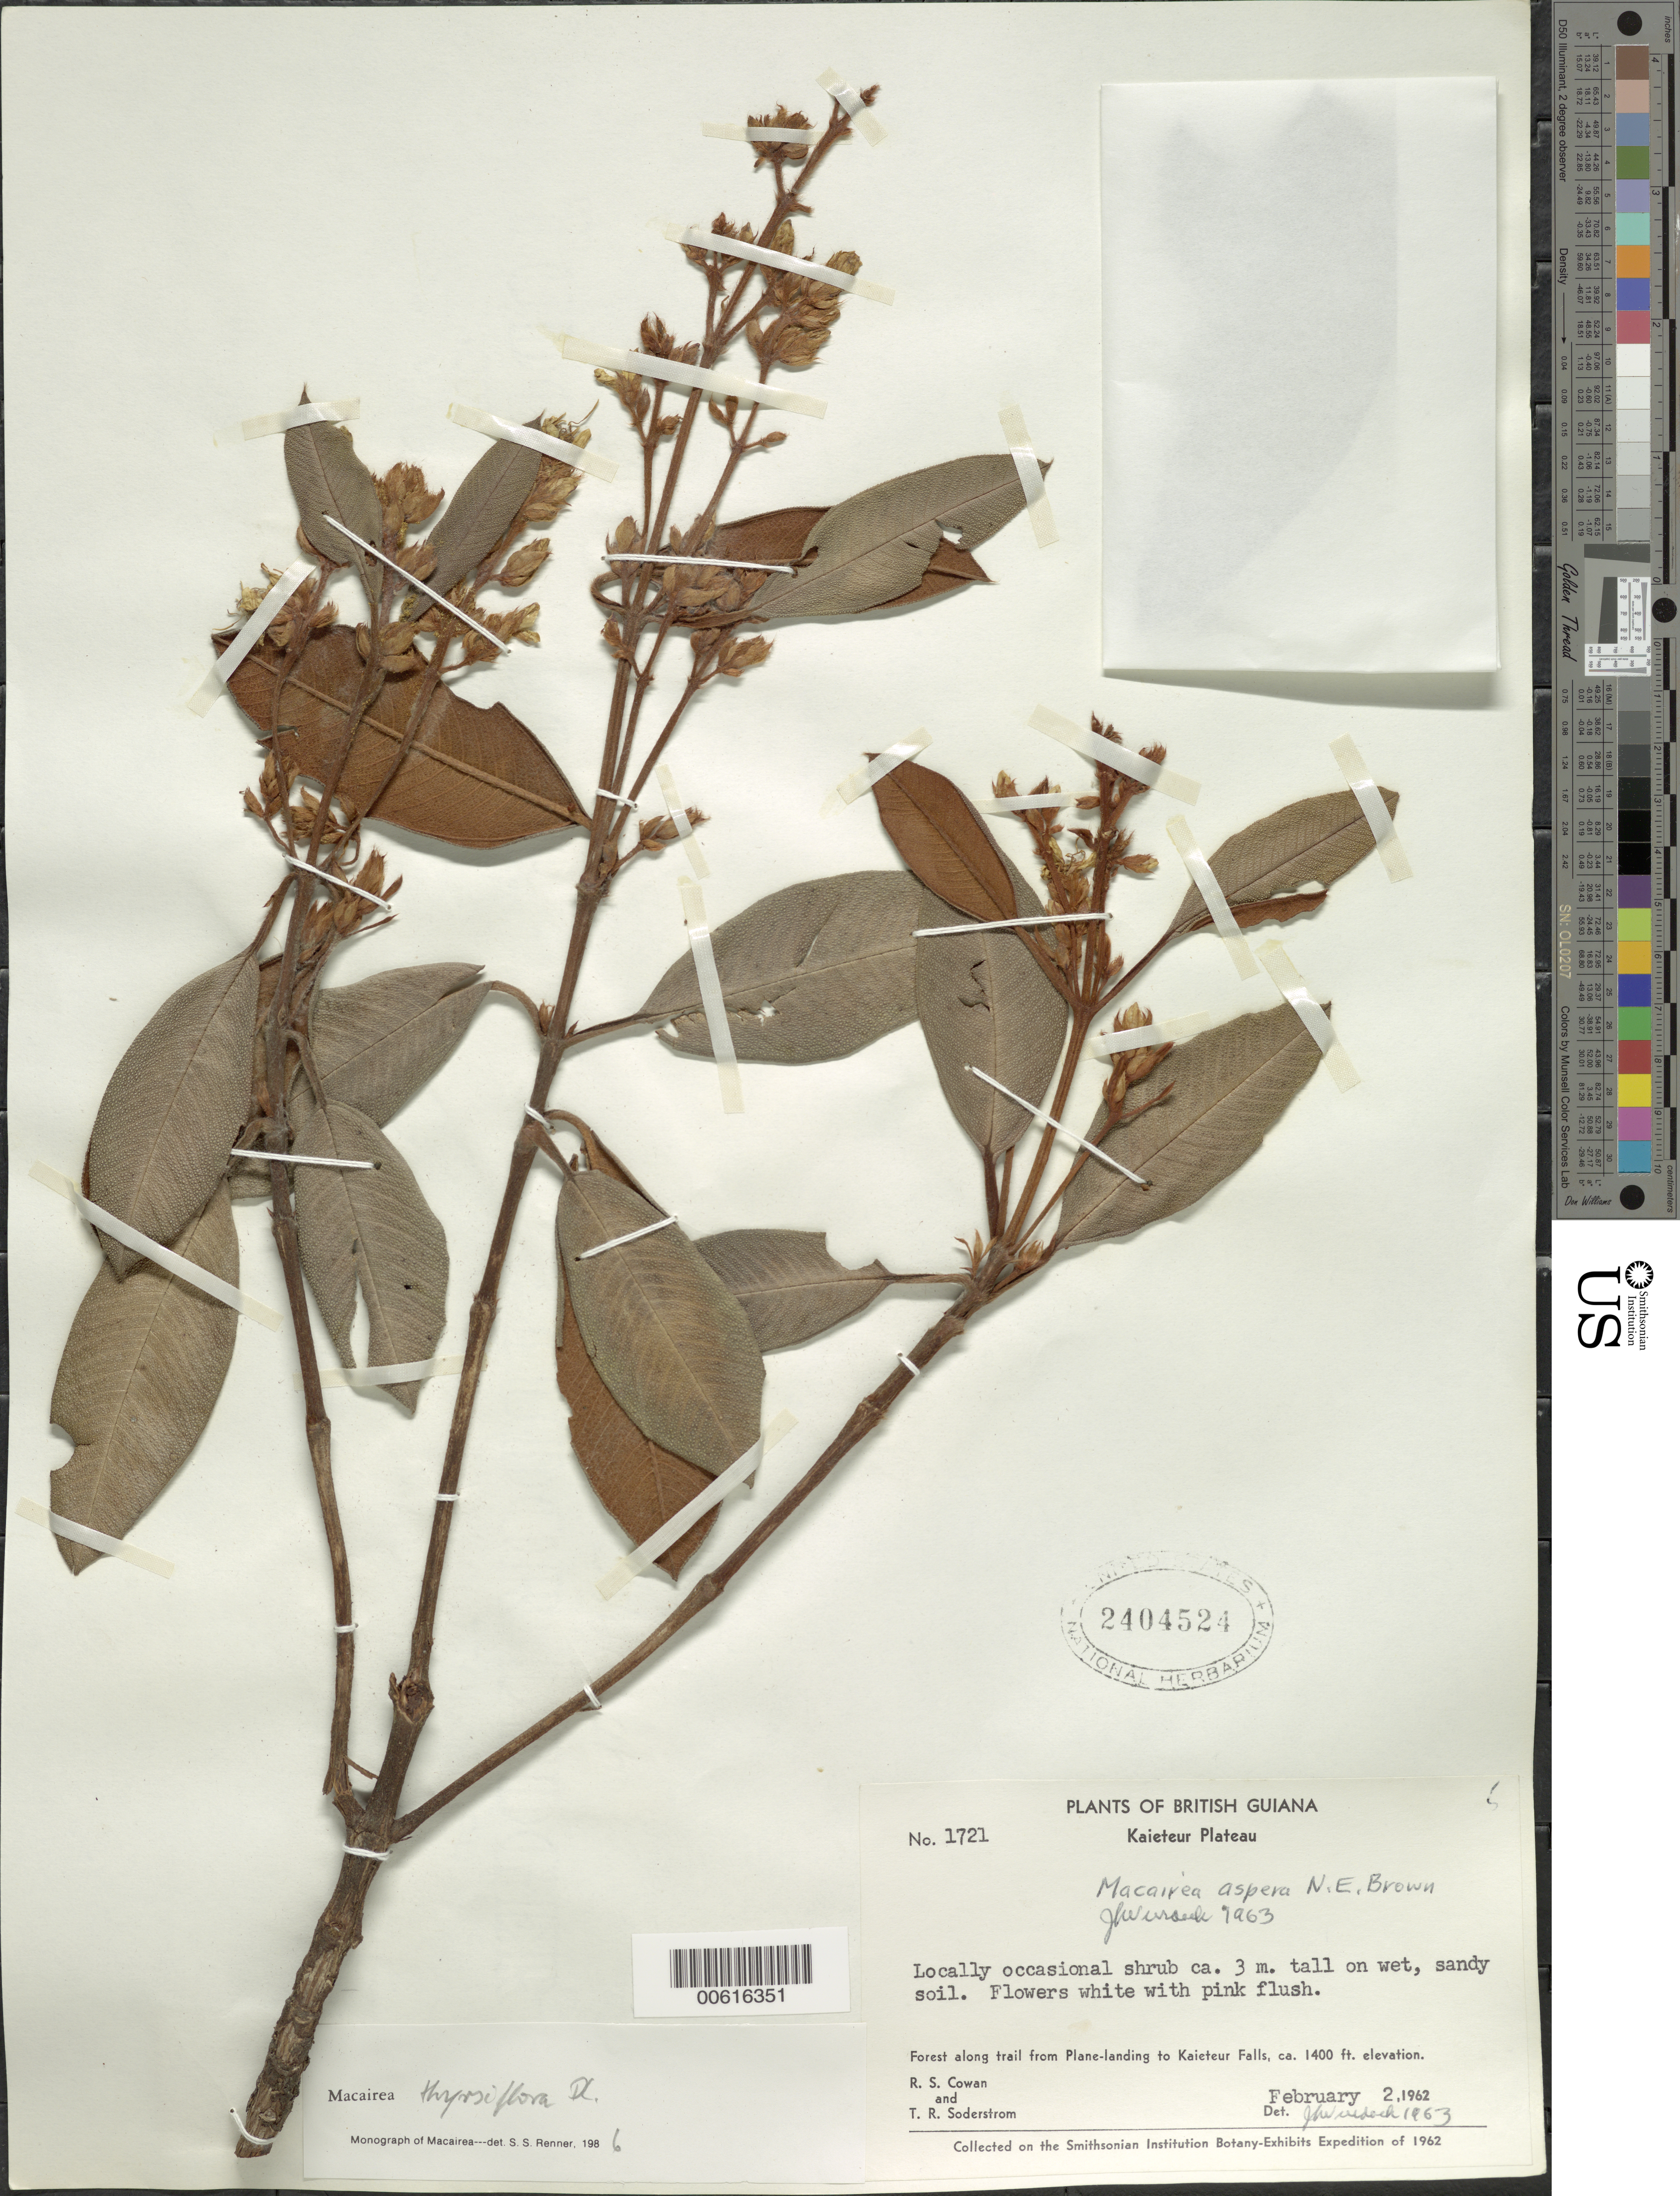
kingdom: Plantae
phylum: Tracheophyta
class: Magnoliopsida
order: Myrtales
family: Melastomataceae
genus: Macairea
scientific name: Macairea aspera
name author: N.E. Br.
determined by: Nunes da Silva, Diego, (RB), Jardim Botanico do Rio de Janeiro - Herbario (BRAZIL)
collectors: R. S. Cowan & T. R. Soderstrom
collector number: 1721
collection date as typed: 2-Feb-62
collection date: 1962-02-02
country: Guyana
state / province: Potaro-Siparuni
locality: Kaieteur Plateau, along trail from plane landing to Kaieteur Falls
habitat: Wet sandy soil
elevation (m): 427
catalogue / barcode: US 2404524